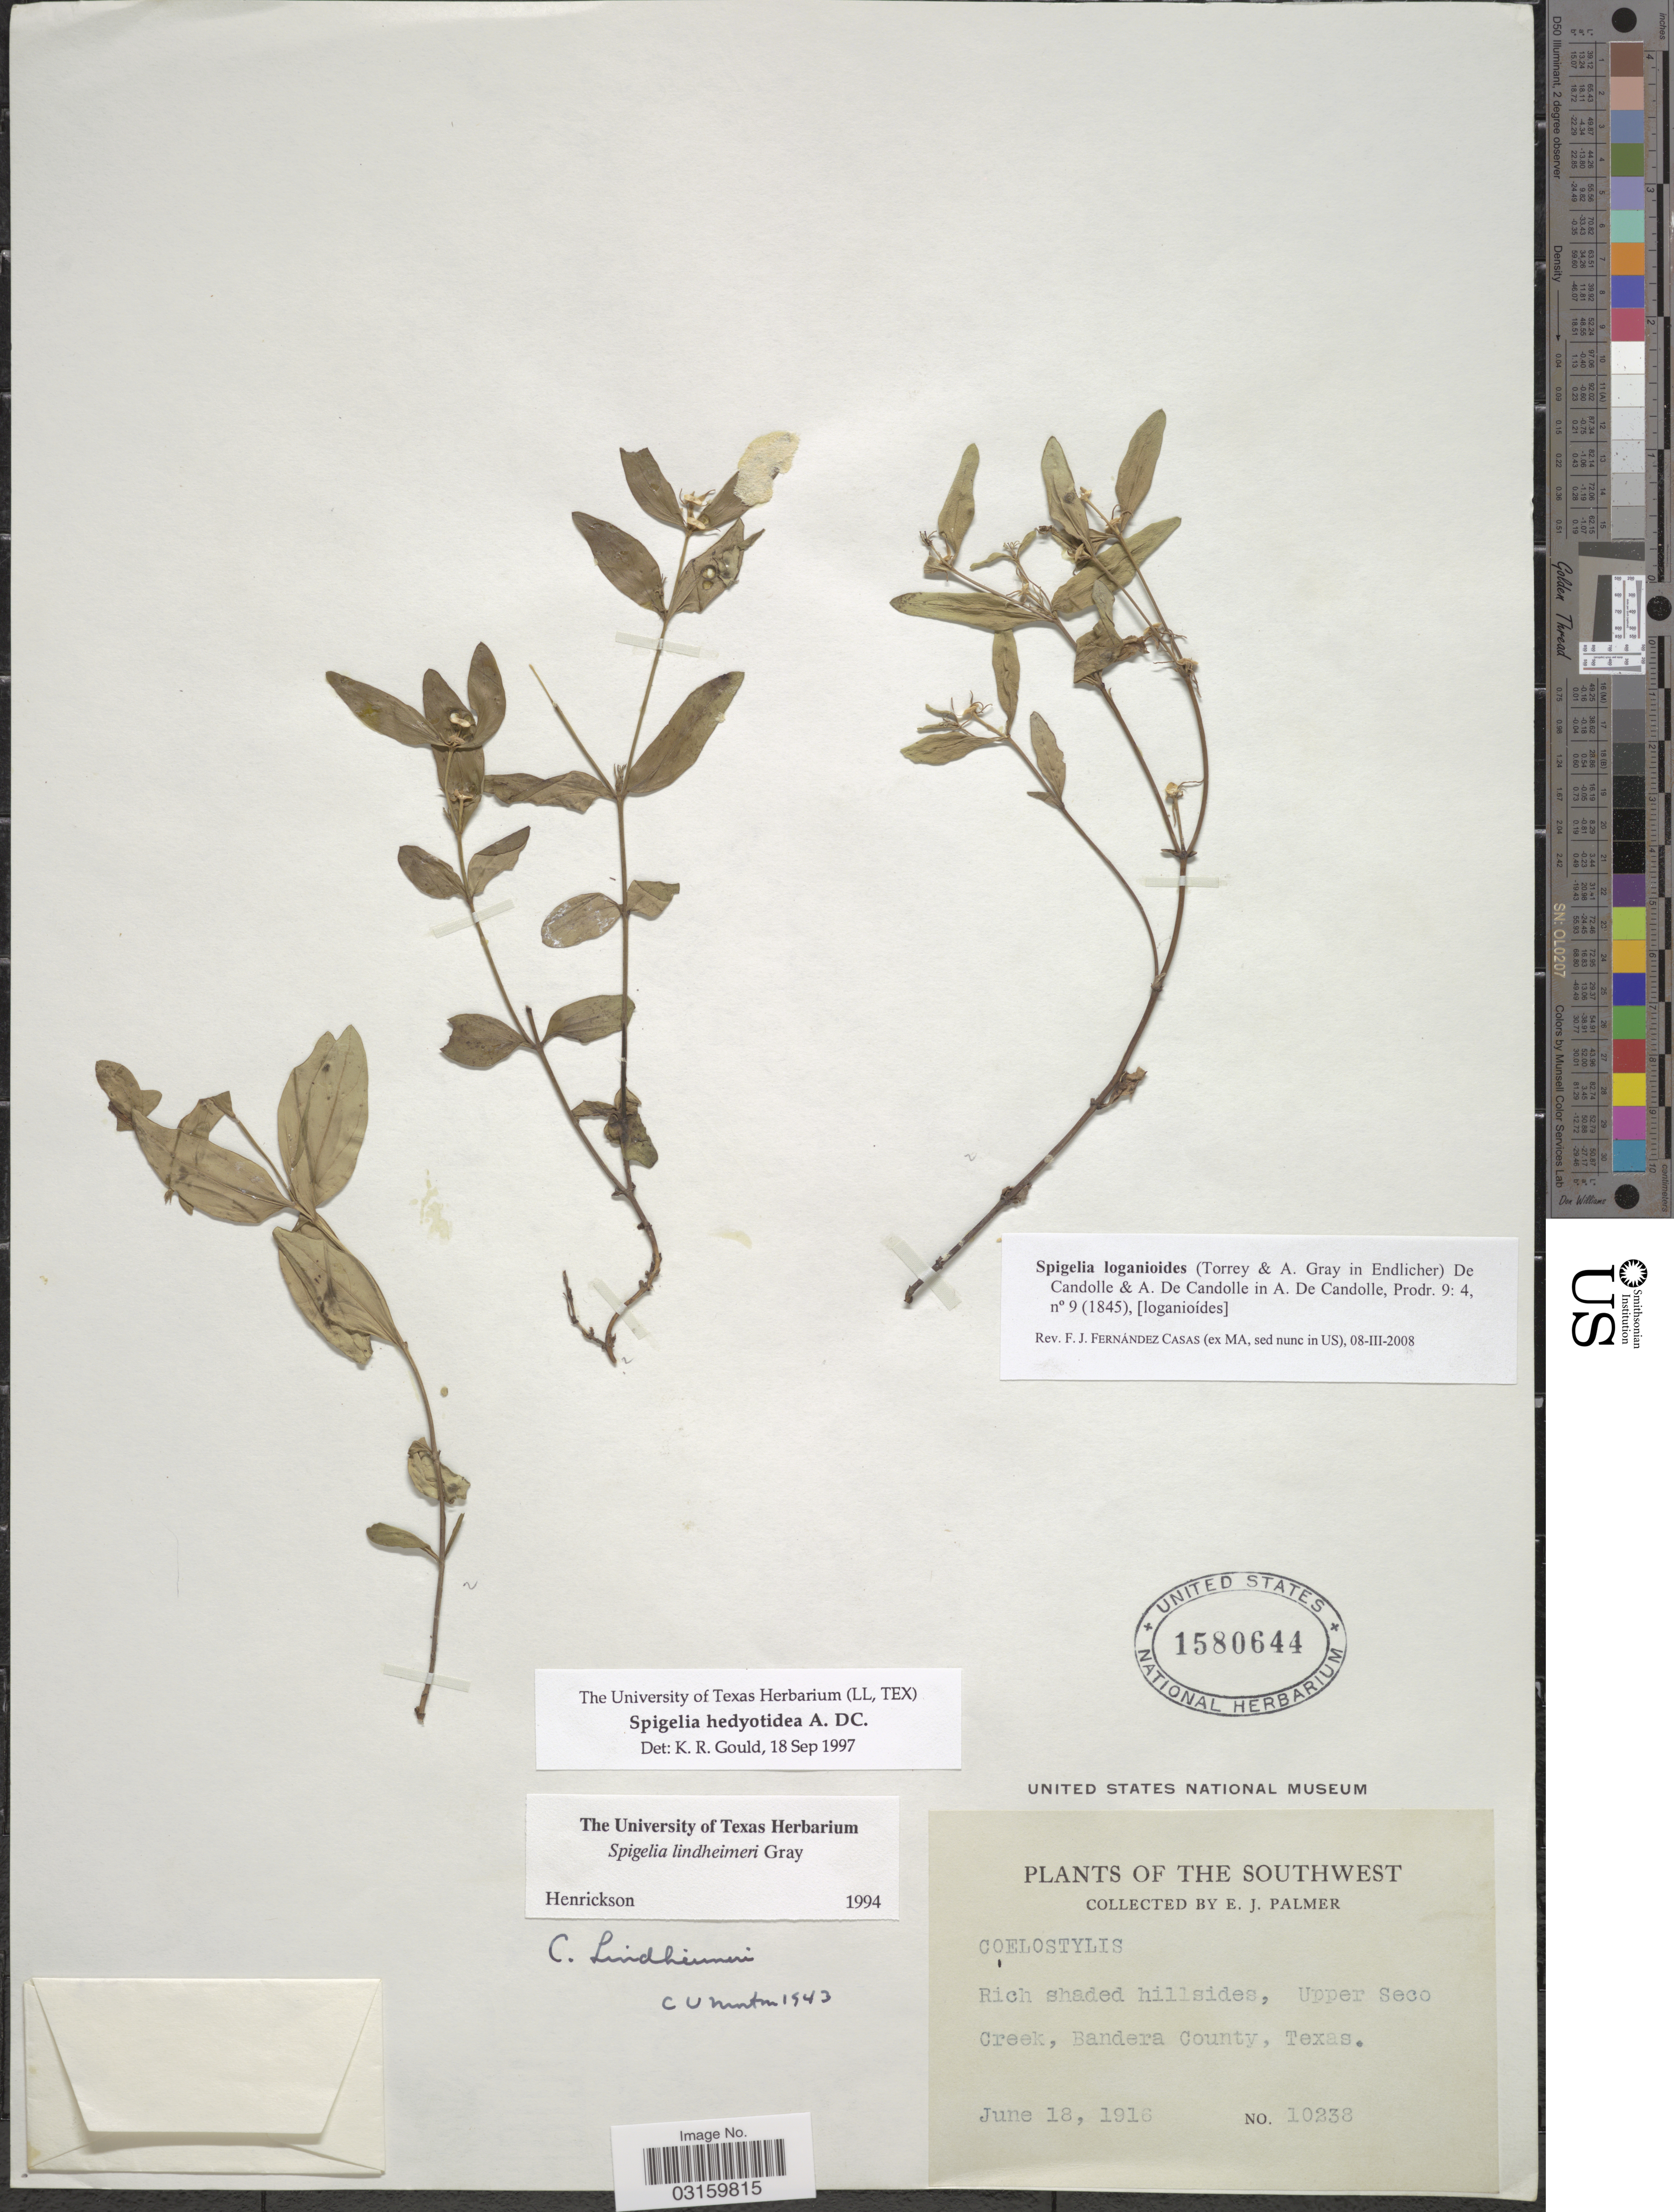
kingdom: Plantae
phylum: Tracheophyta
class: Magnoliopsida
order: Gentianales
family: Loganiaceae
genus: Spigelia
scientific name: Spigelia hedyotidea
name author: A. DC.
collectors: E. J. Palmer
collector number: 10238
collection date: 1916-06-18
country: United States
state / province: Texas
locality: The Southwest, Upper Seco Creek, Bandera County.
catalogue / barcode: US 1580644